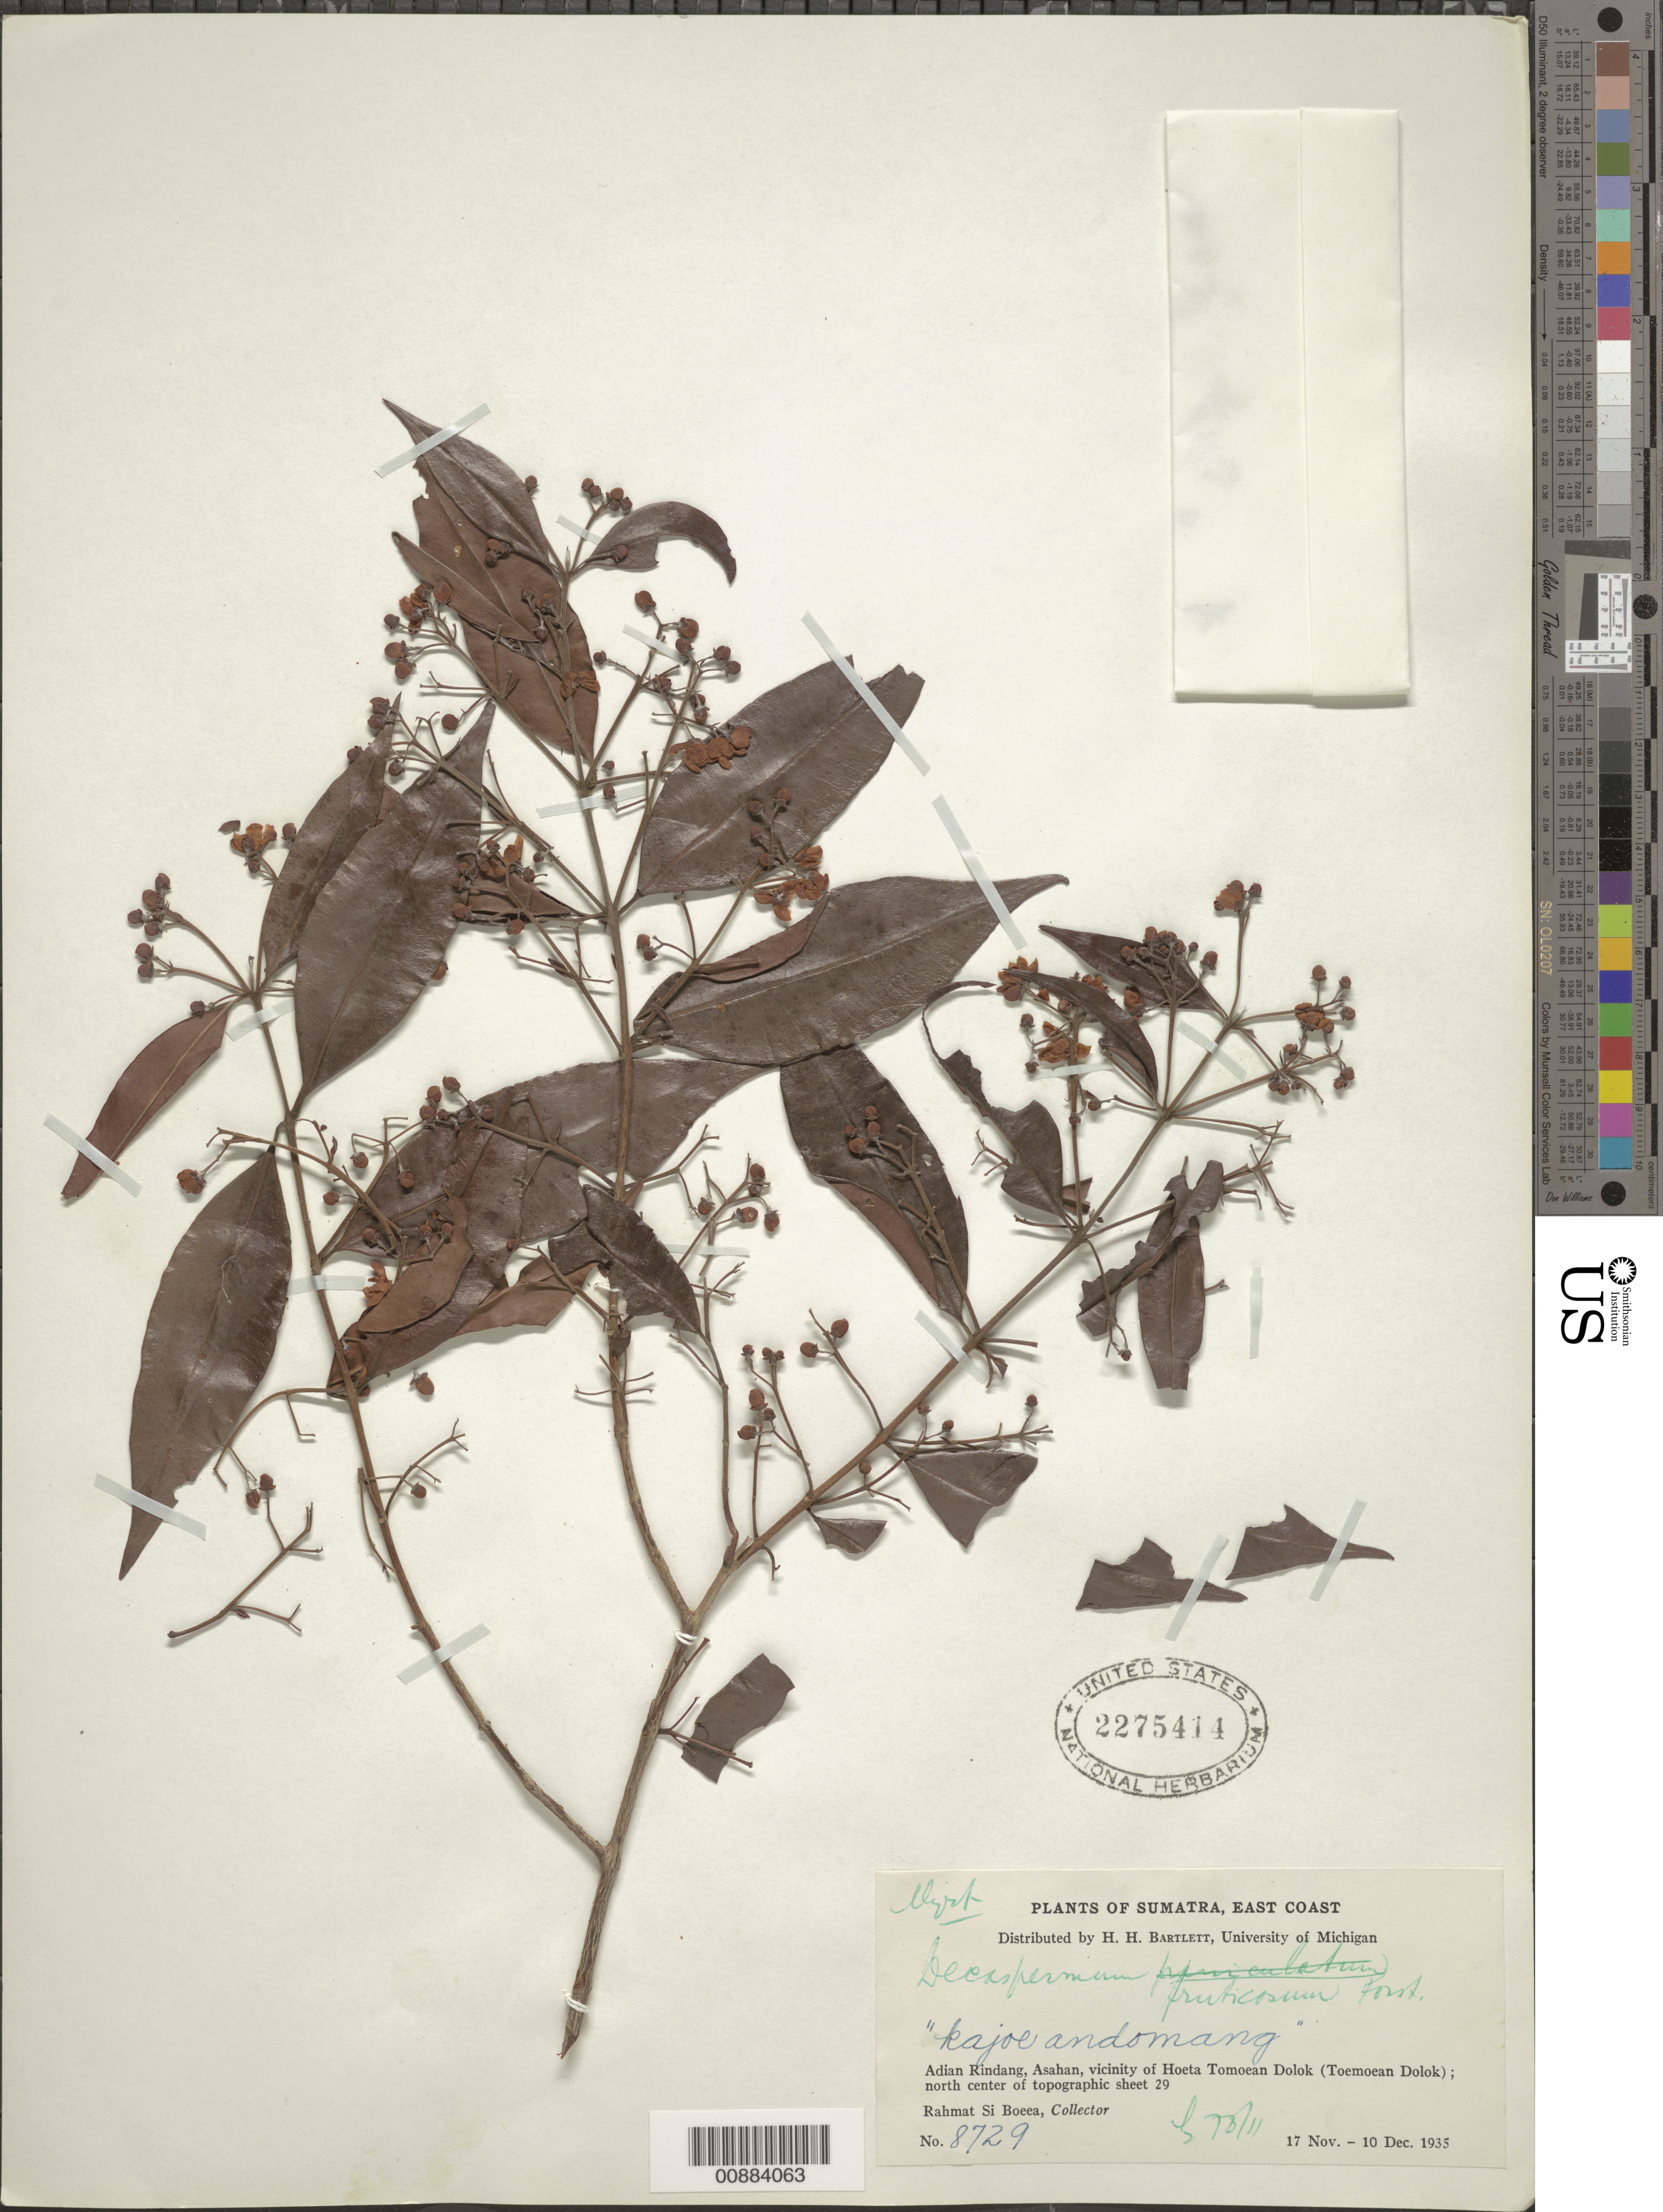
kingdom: Plantae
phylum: Tracheophyta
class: Magnoliopsida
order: Myrtales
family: Myrtaceae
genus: Decaspermum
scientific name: Decaspermum sp.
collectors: Rahmat Si Boeea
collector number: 8729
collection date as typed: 17 Nov 1935 to 10 Dec 1935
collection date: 1935-11-17/1935-12-10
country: Indonesia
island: Sumatra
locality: East Coast, Adian Kindang, Asahan, vicinity of Hotea Tomoean Dolok (Toemoean Dolok); N center of topographic sheet 29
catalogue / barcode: US 2275414